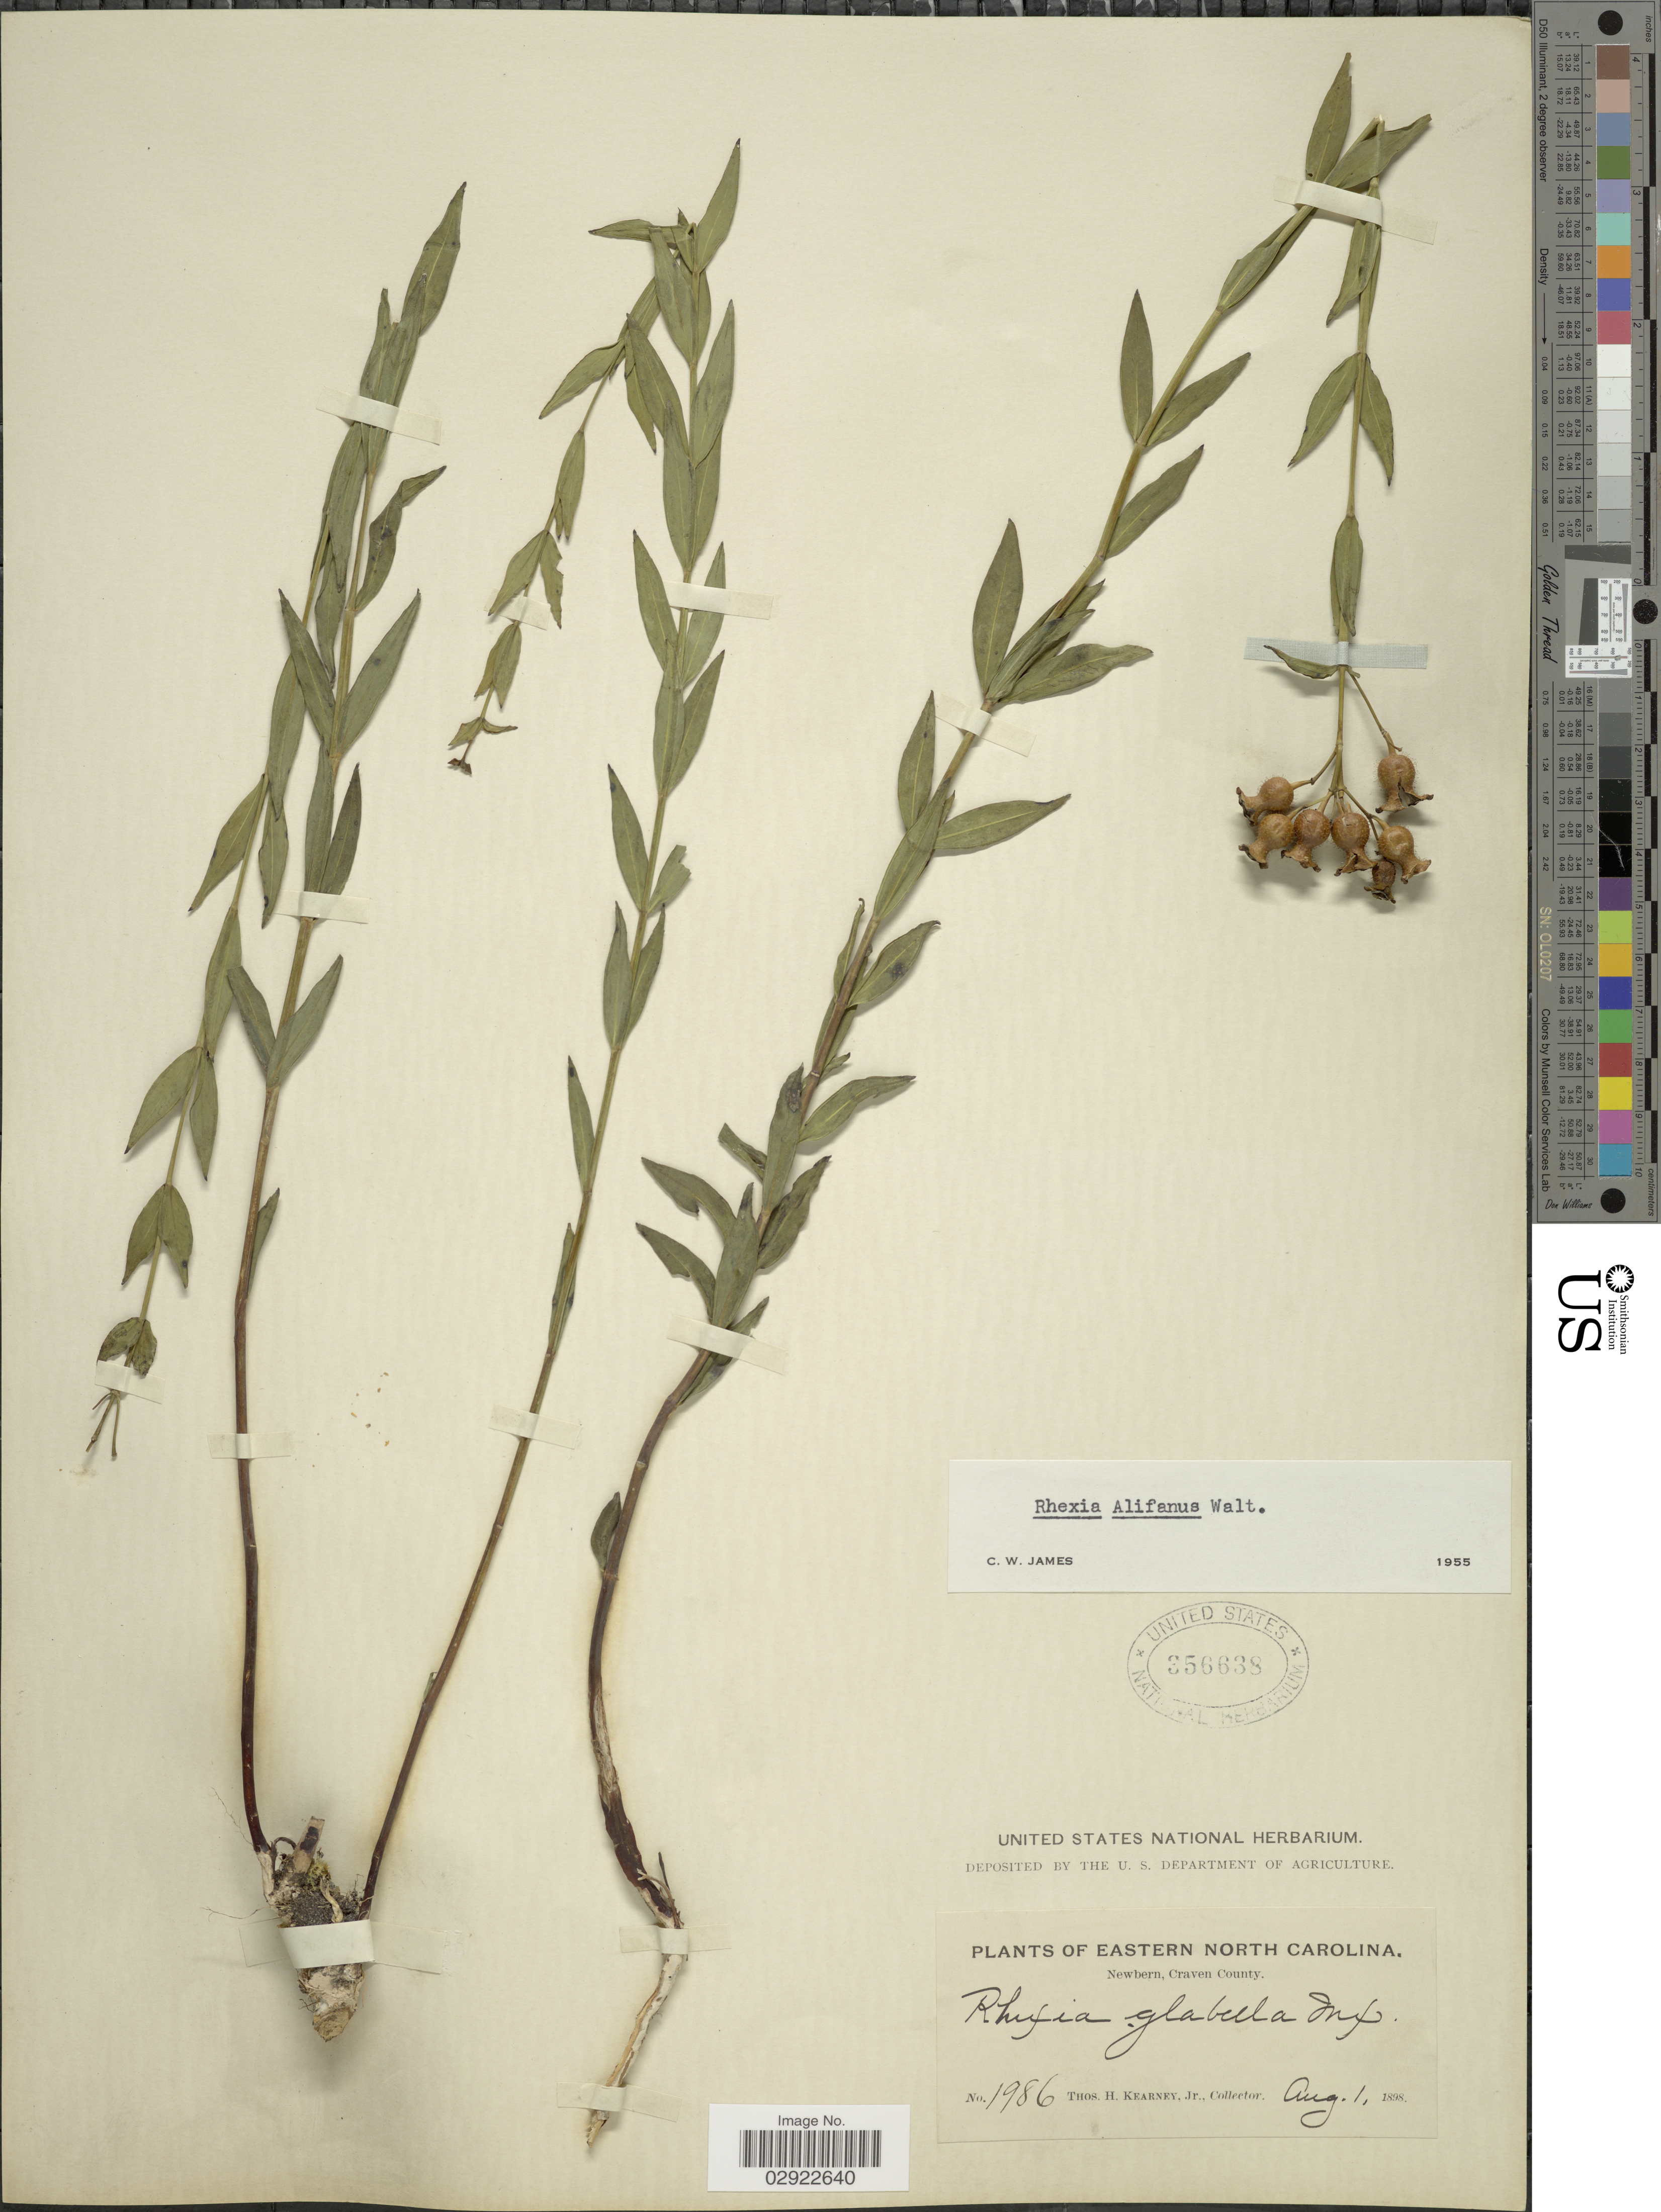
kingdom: Plantae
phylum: Tracheophyta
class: Magnoliopsida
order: Myrtales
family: Melastomataceae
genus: Rhexia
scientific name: Rhexia alifanus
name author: Walter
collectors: T. H. Kearney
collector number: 1986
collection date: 1898-08-01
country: United States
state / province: North Carolina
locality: Eastern North Carolina. Newbern, Craven County.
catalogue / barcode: US 356638